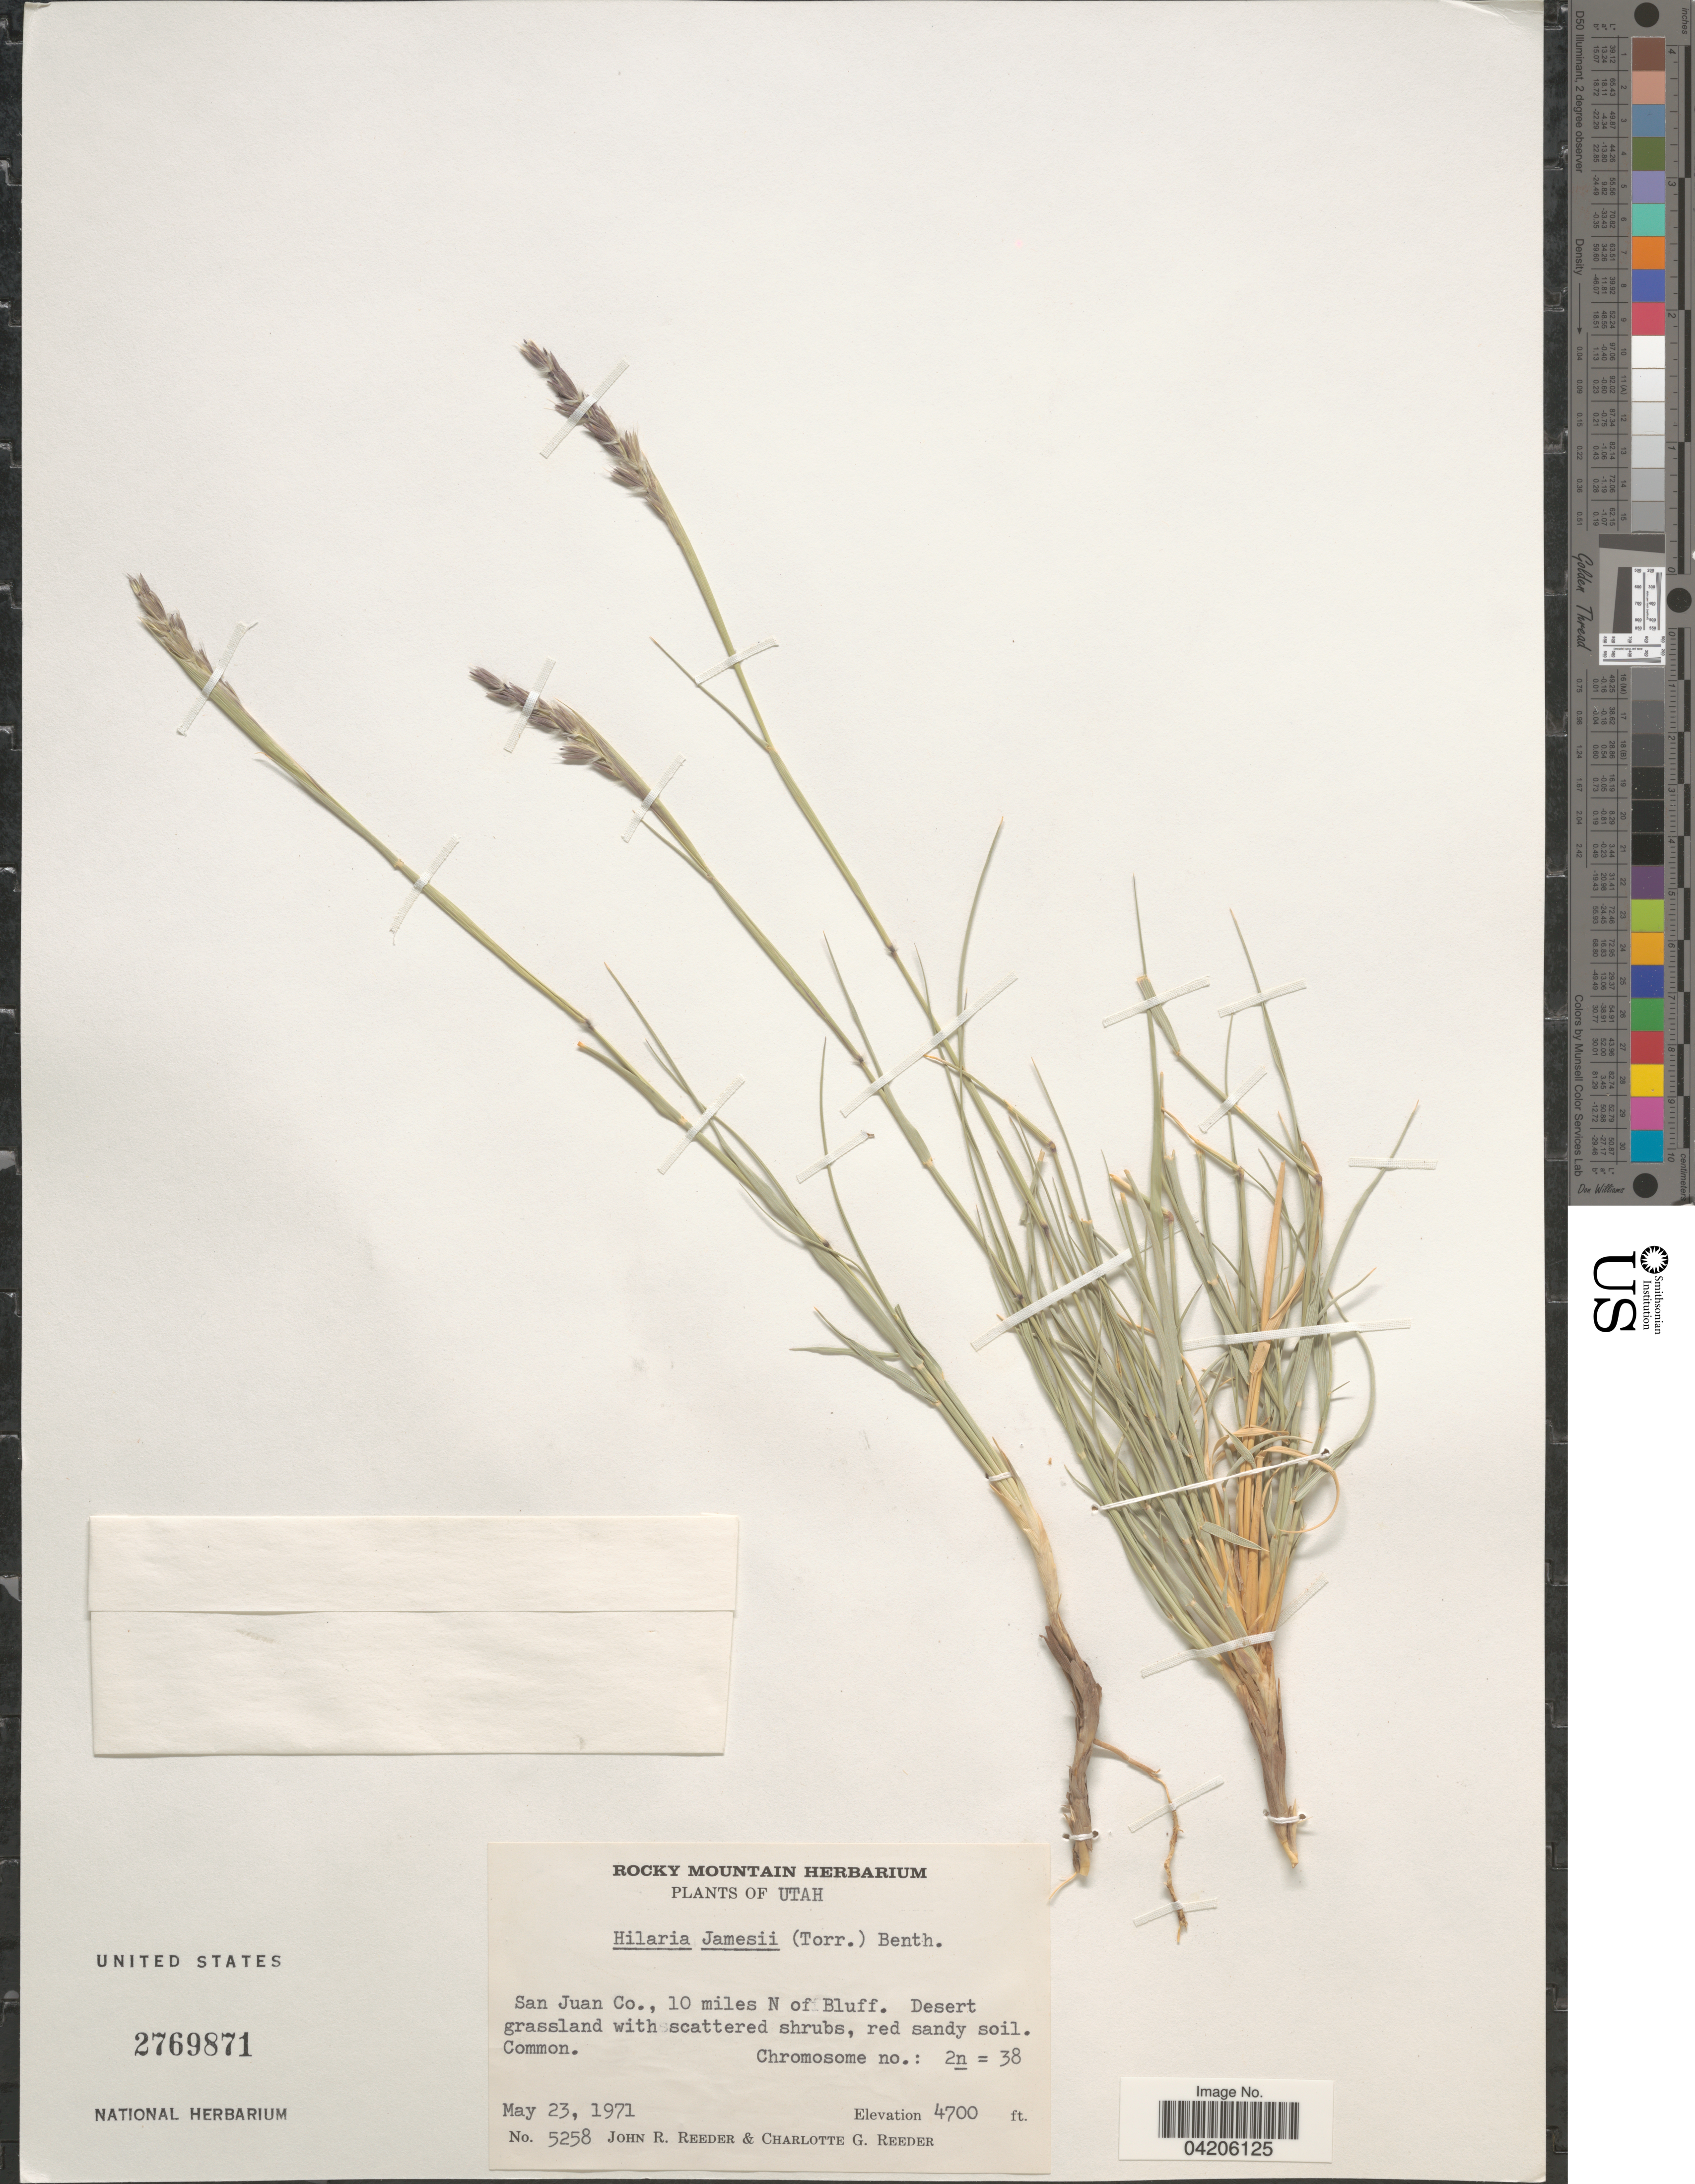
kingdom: Plantae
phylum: Tracheophyta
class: Liliopsida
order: Poales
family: Poaceae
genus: Hilaria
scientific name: Hilaria jamesii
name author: (Torr.) Benth.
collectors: J. R. Reeder & C. G. Reeder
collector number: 5258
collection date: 1971-05-23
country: United States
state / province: Utah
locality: San Juan Co., 10 miles N of Bluff.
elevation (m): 1433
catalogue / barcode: US 2769871